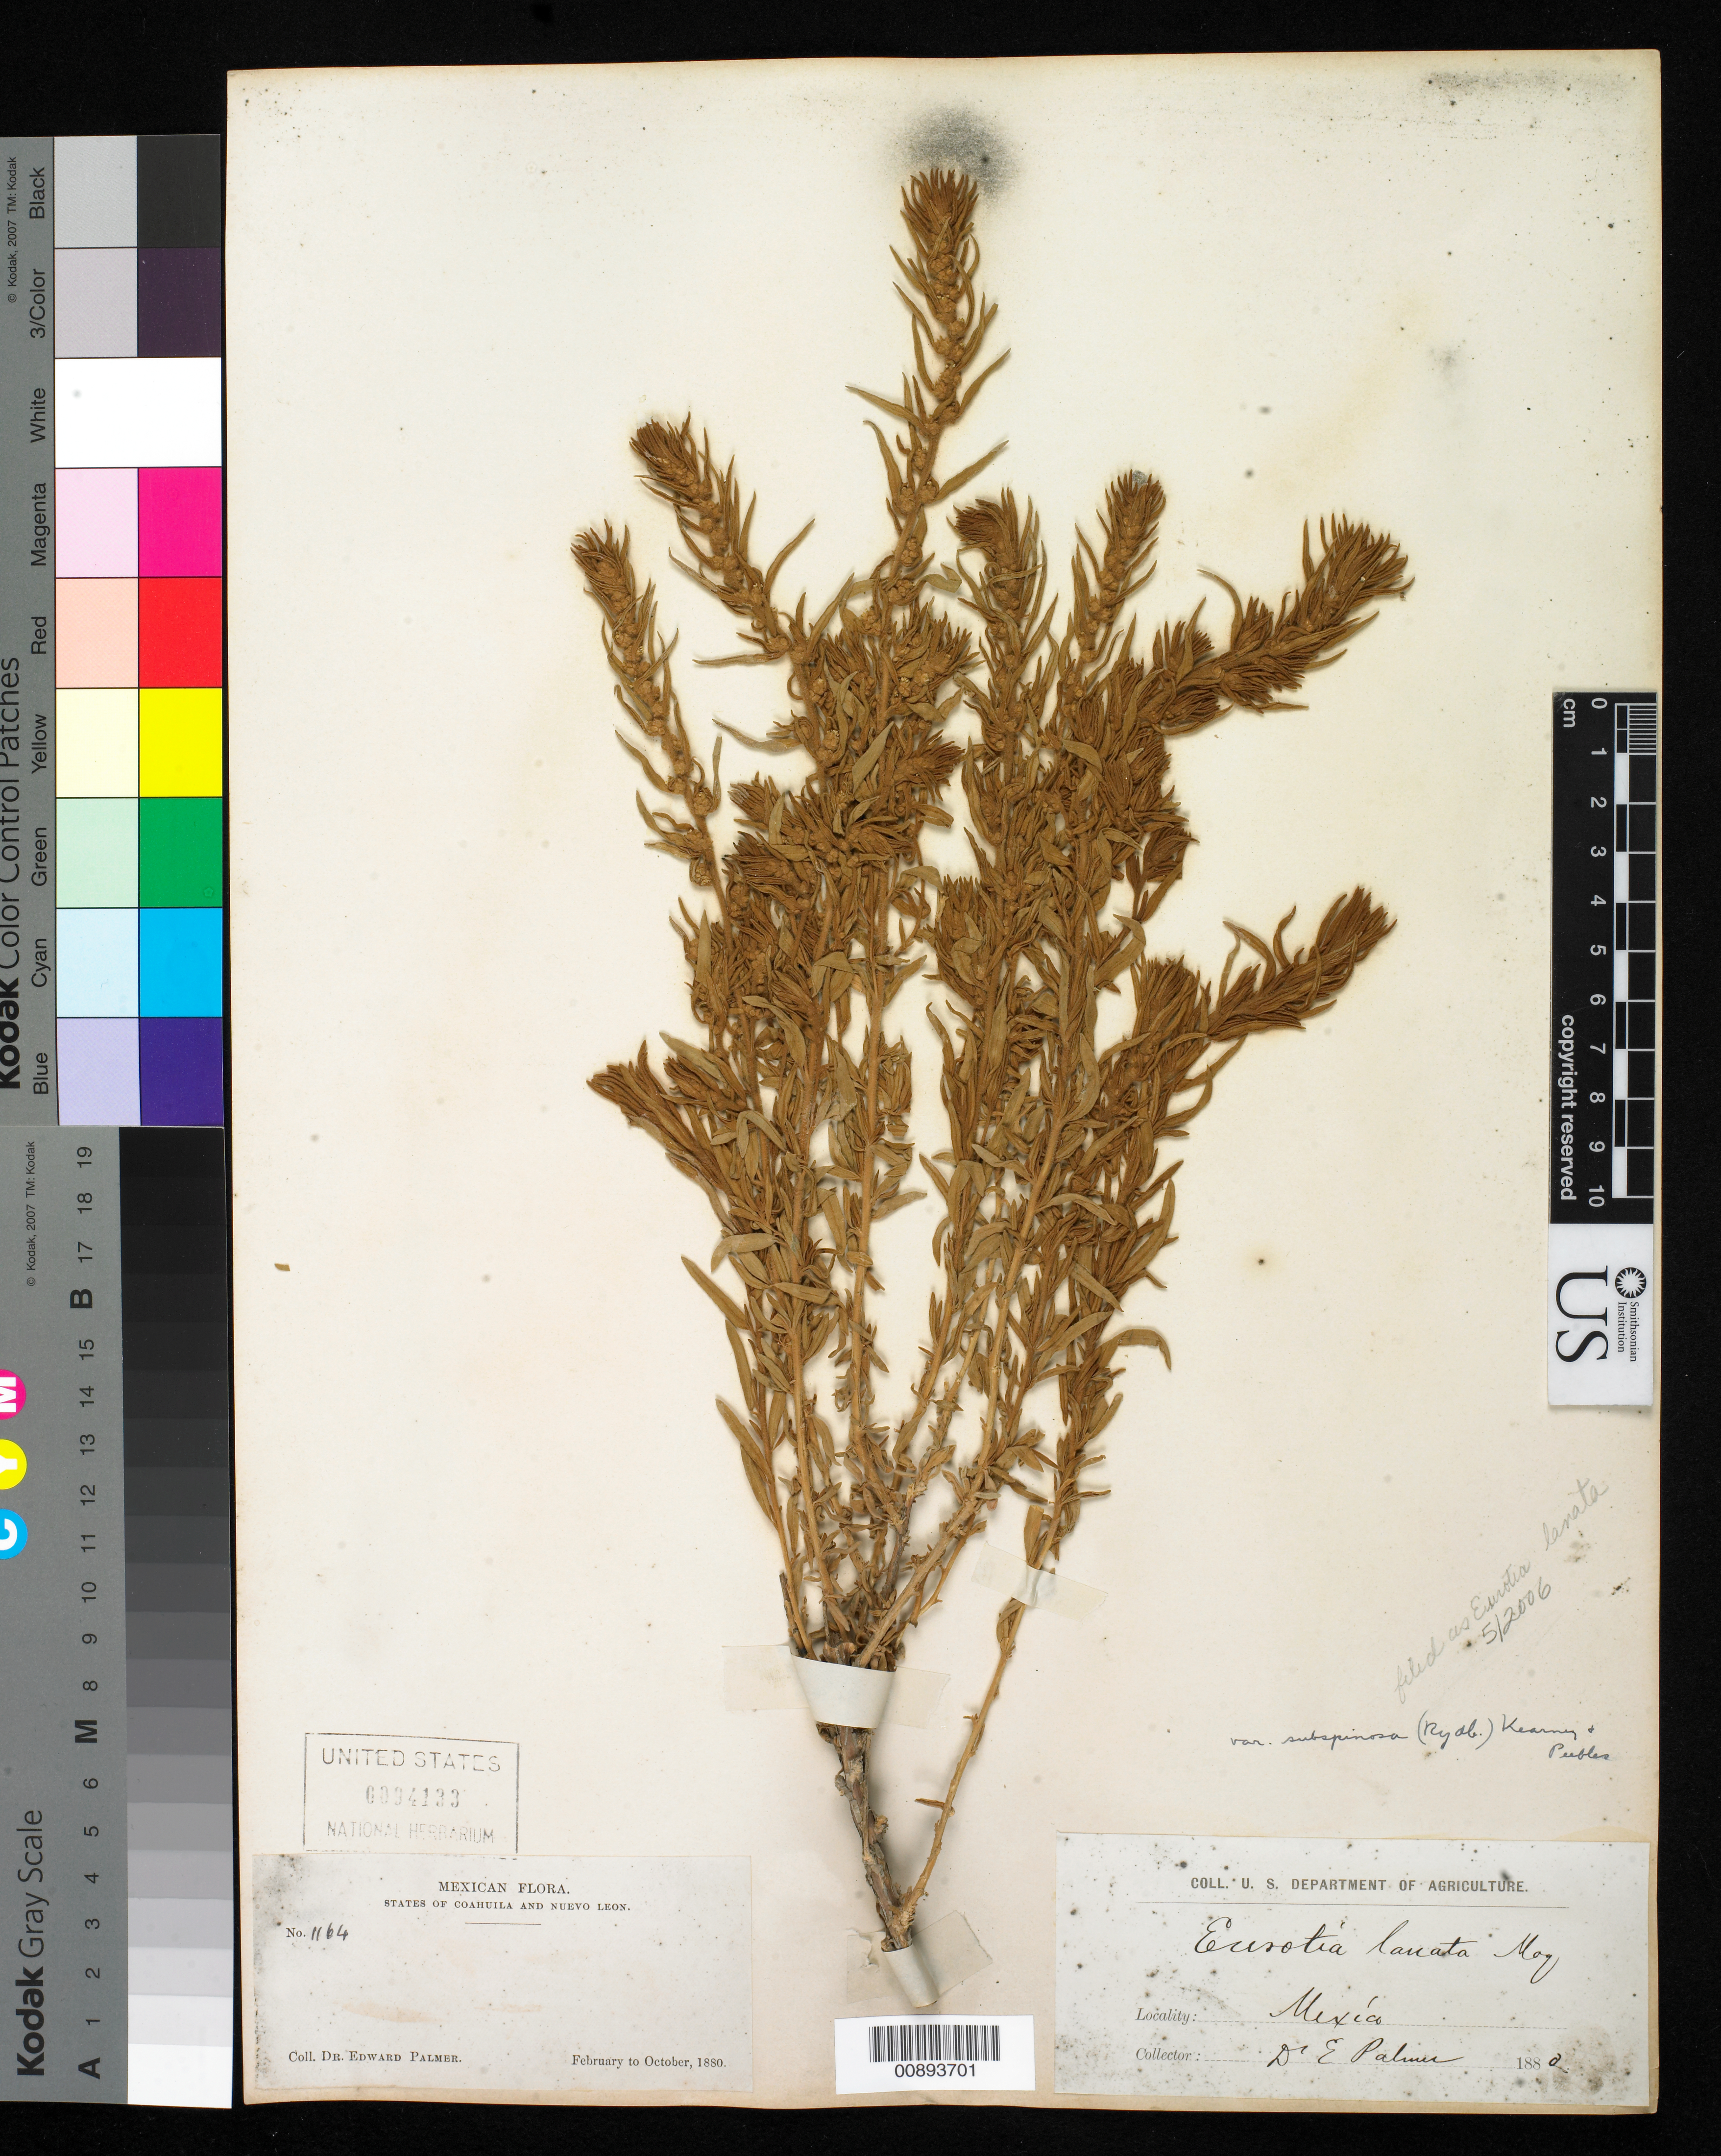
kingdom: Plantae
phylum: Tracheophyta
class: Magnoliopsida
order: Caryophyllales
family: Amaranthaceae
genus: Krascheninnikovia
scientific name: Krascheninnikovia lanata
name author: (Pursh) A. Meeuse & A.Smit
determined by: U.S. National Herbarium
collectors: E. Palmer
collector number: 1164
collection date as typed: Feb 1880 to -- Oct 1880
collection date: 1880-02/1880-10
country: Mexico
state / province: Coahuila / Nuevo León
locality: States of Coahuila and Nuevo León.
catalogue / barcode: US 94133